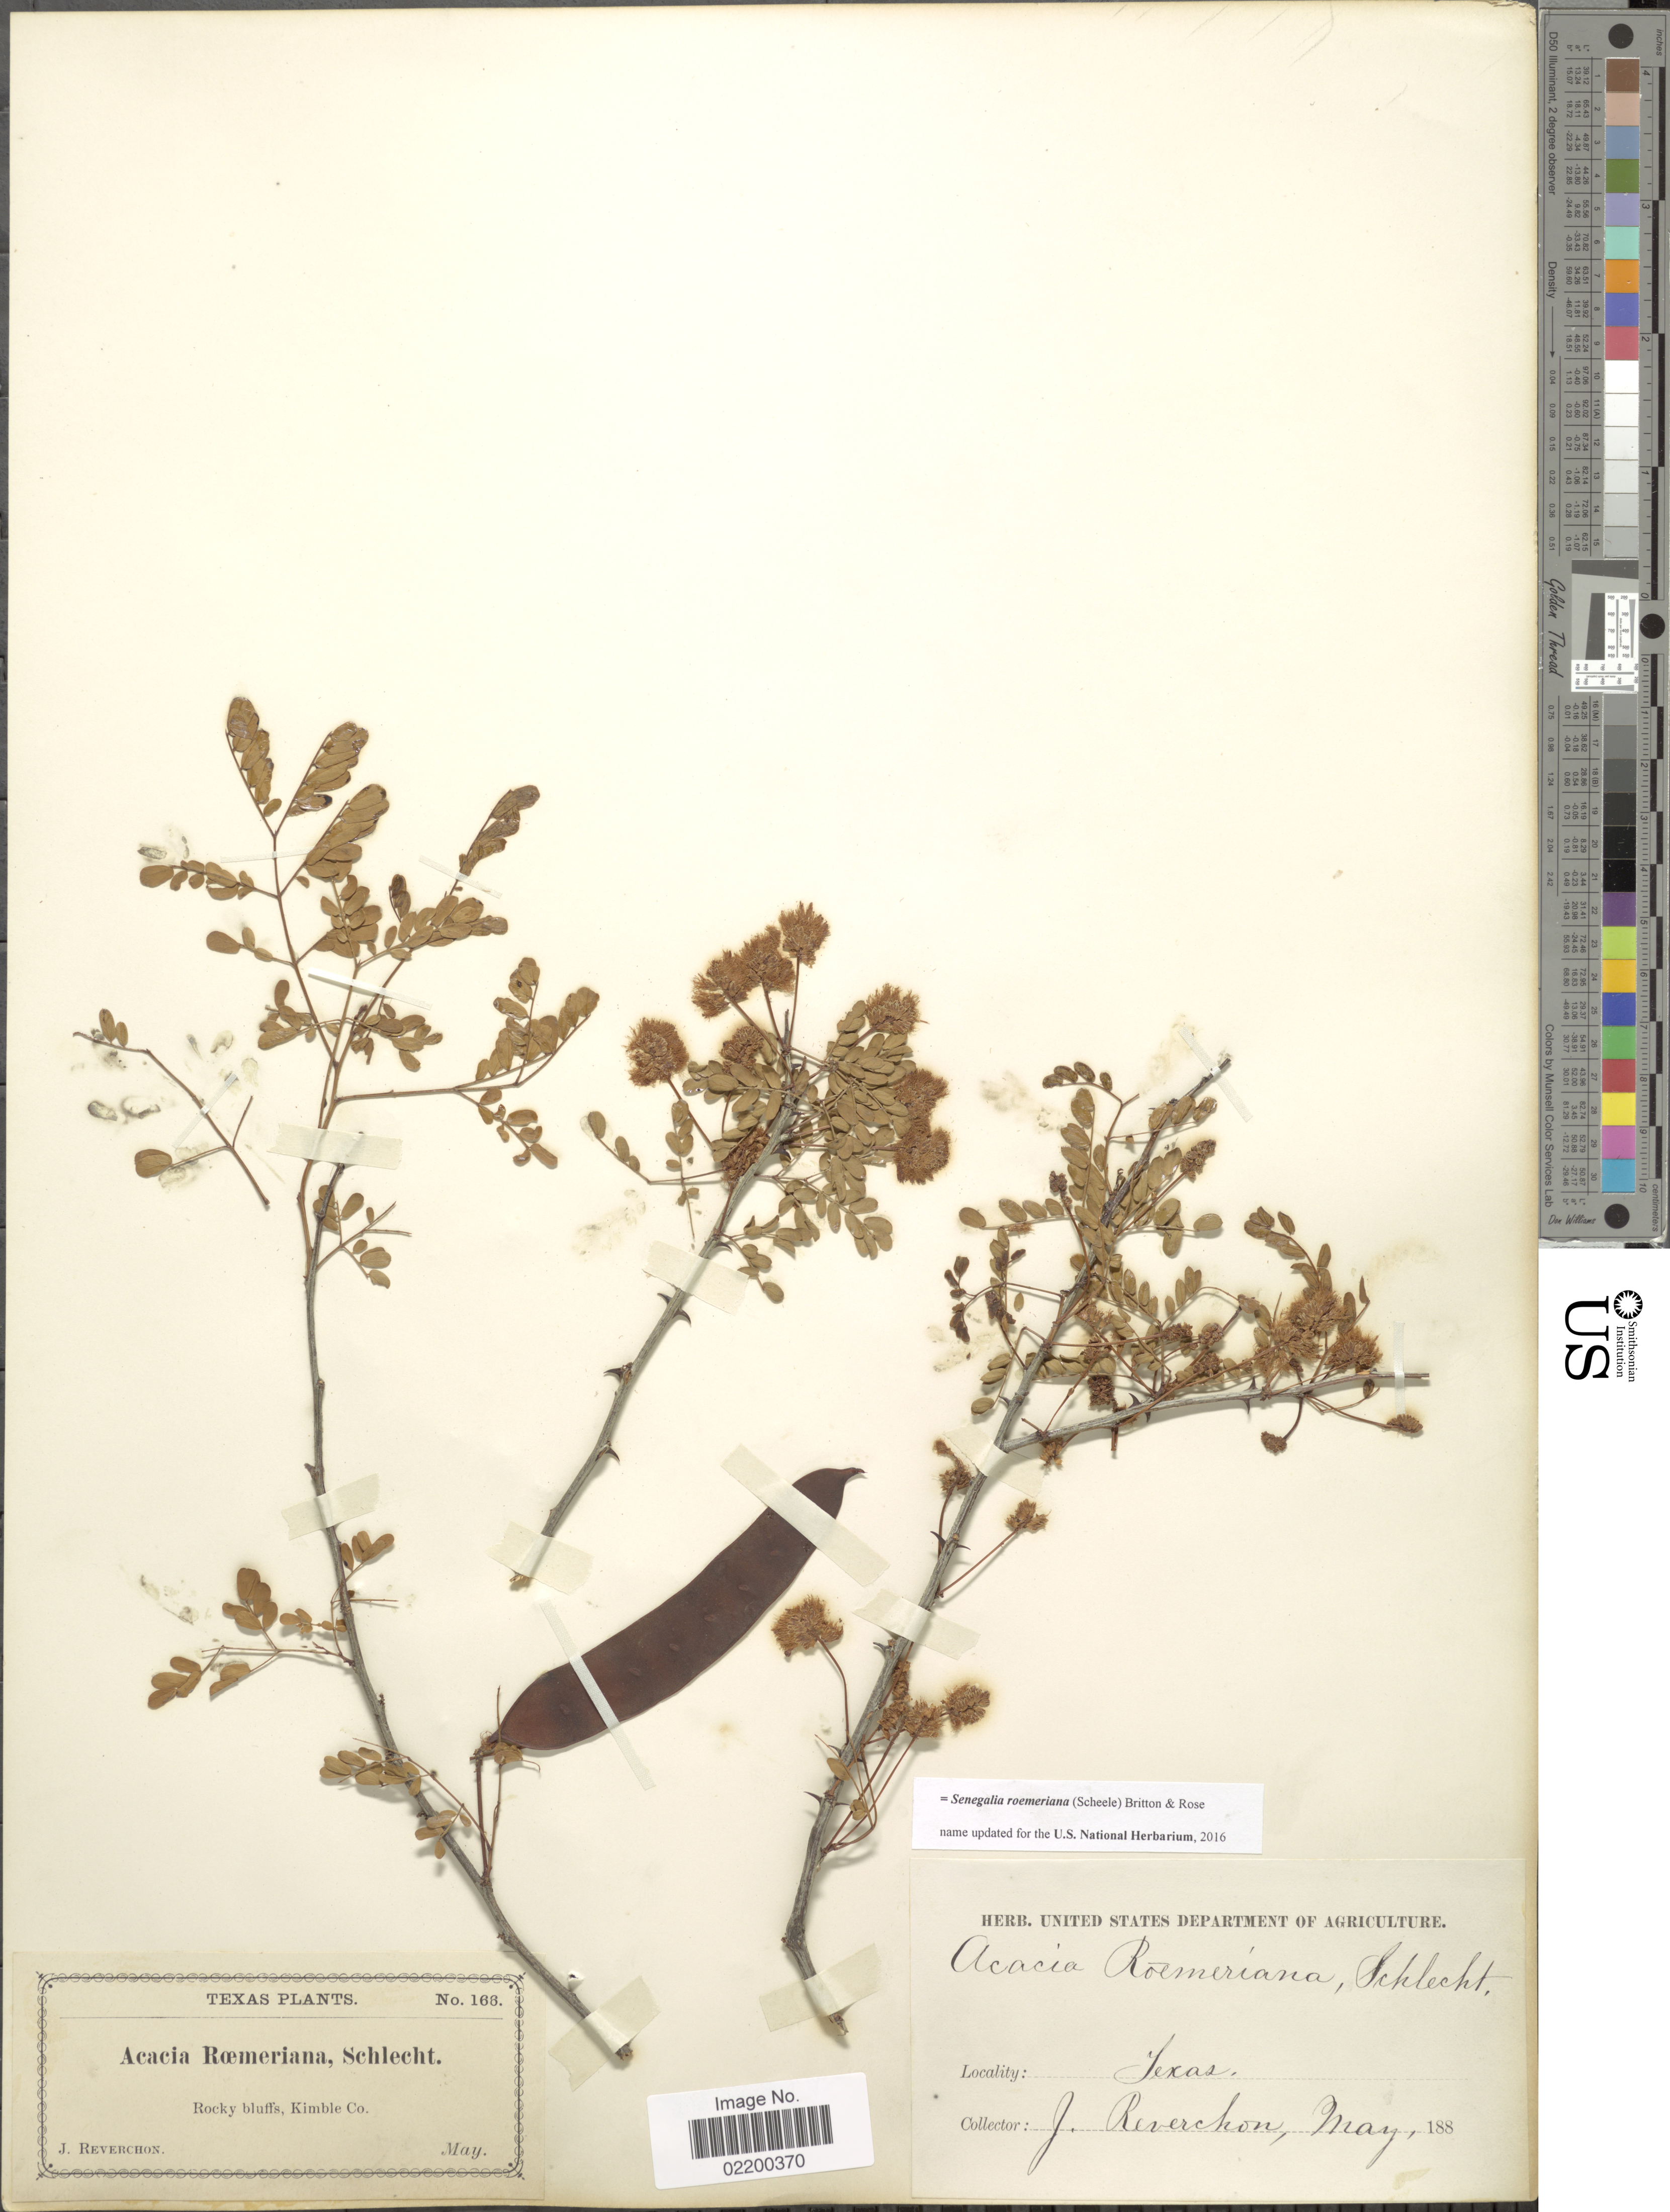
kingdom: Plantae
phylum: Tracheophyta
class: Magnoliopsida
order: Fabales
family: Fabaceae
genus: Senegalia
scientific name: Senegalia roemeriana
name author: (Scheele) Britton & Rose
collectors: J. Reverchon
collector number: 166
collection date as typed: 188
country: United States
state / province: Texas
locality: Rocky bluffs, Kimble Co